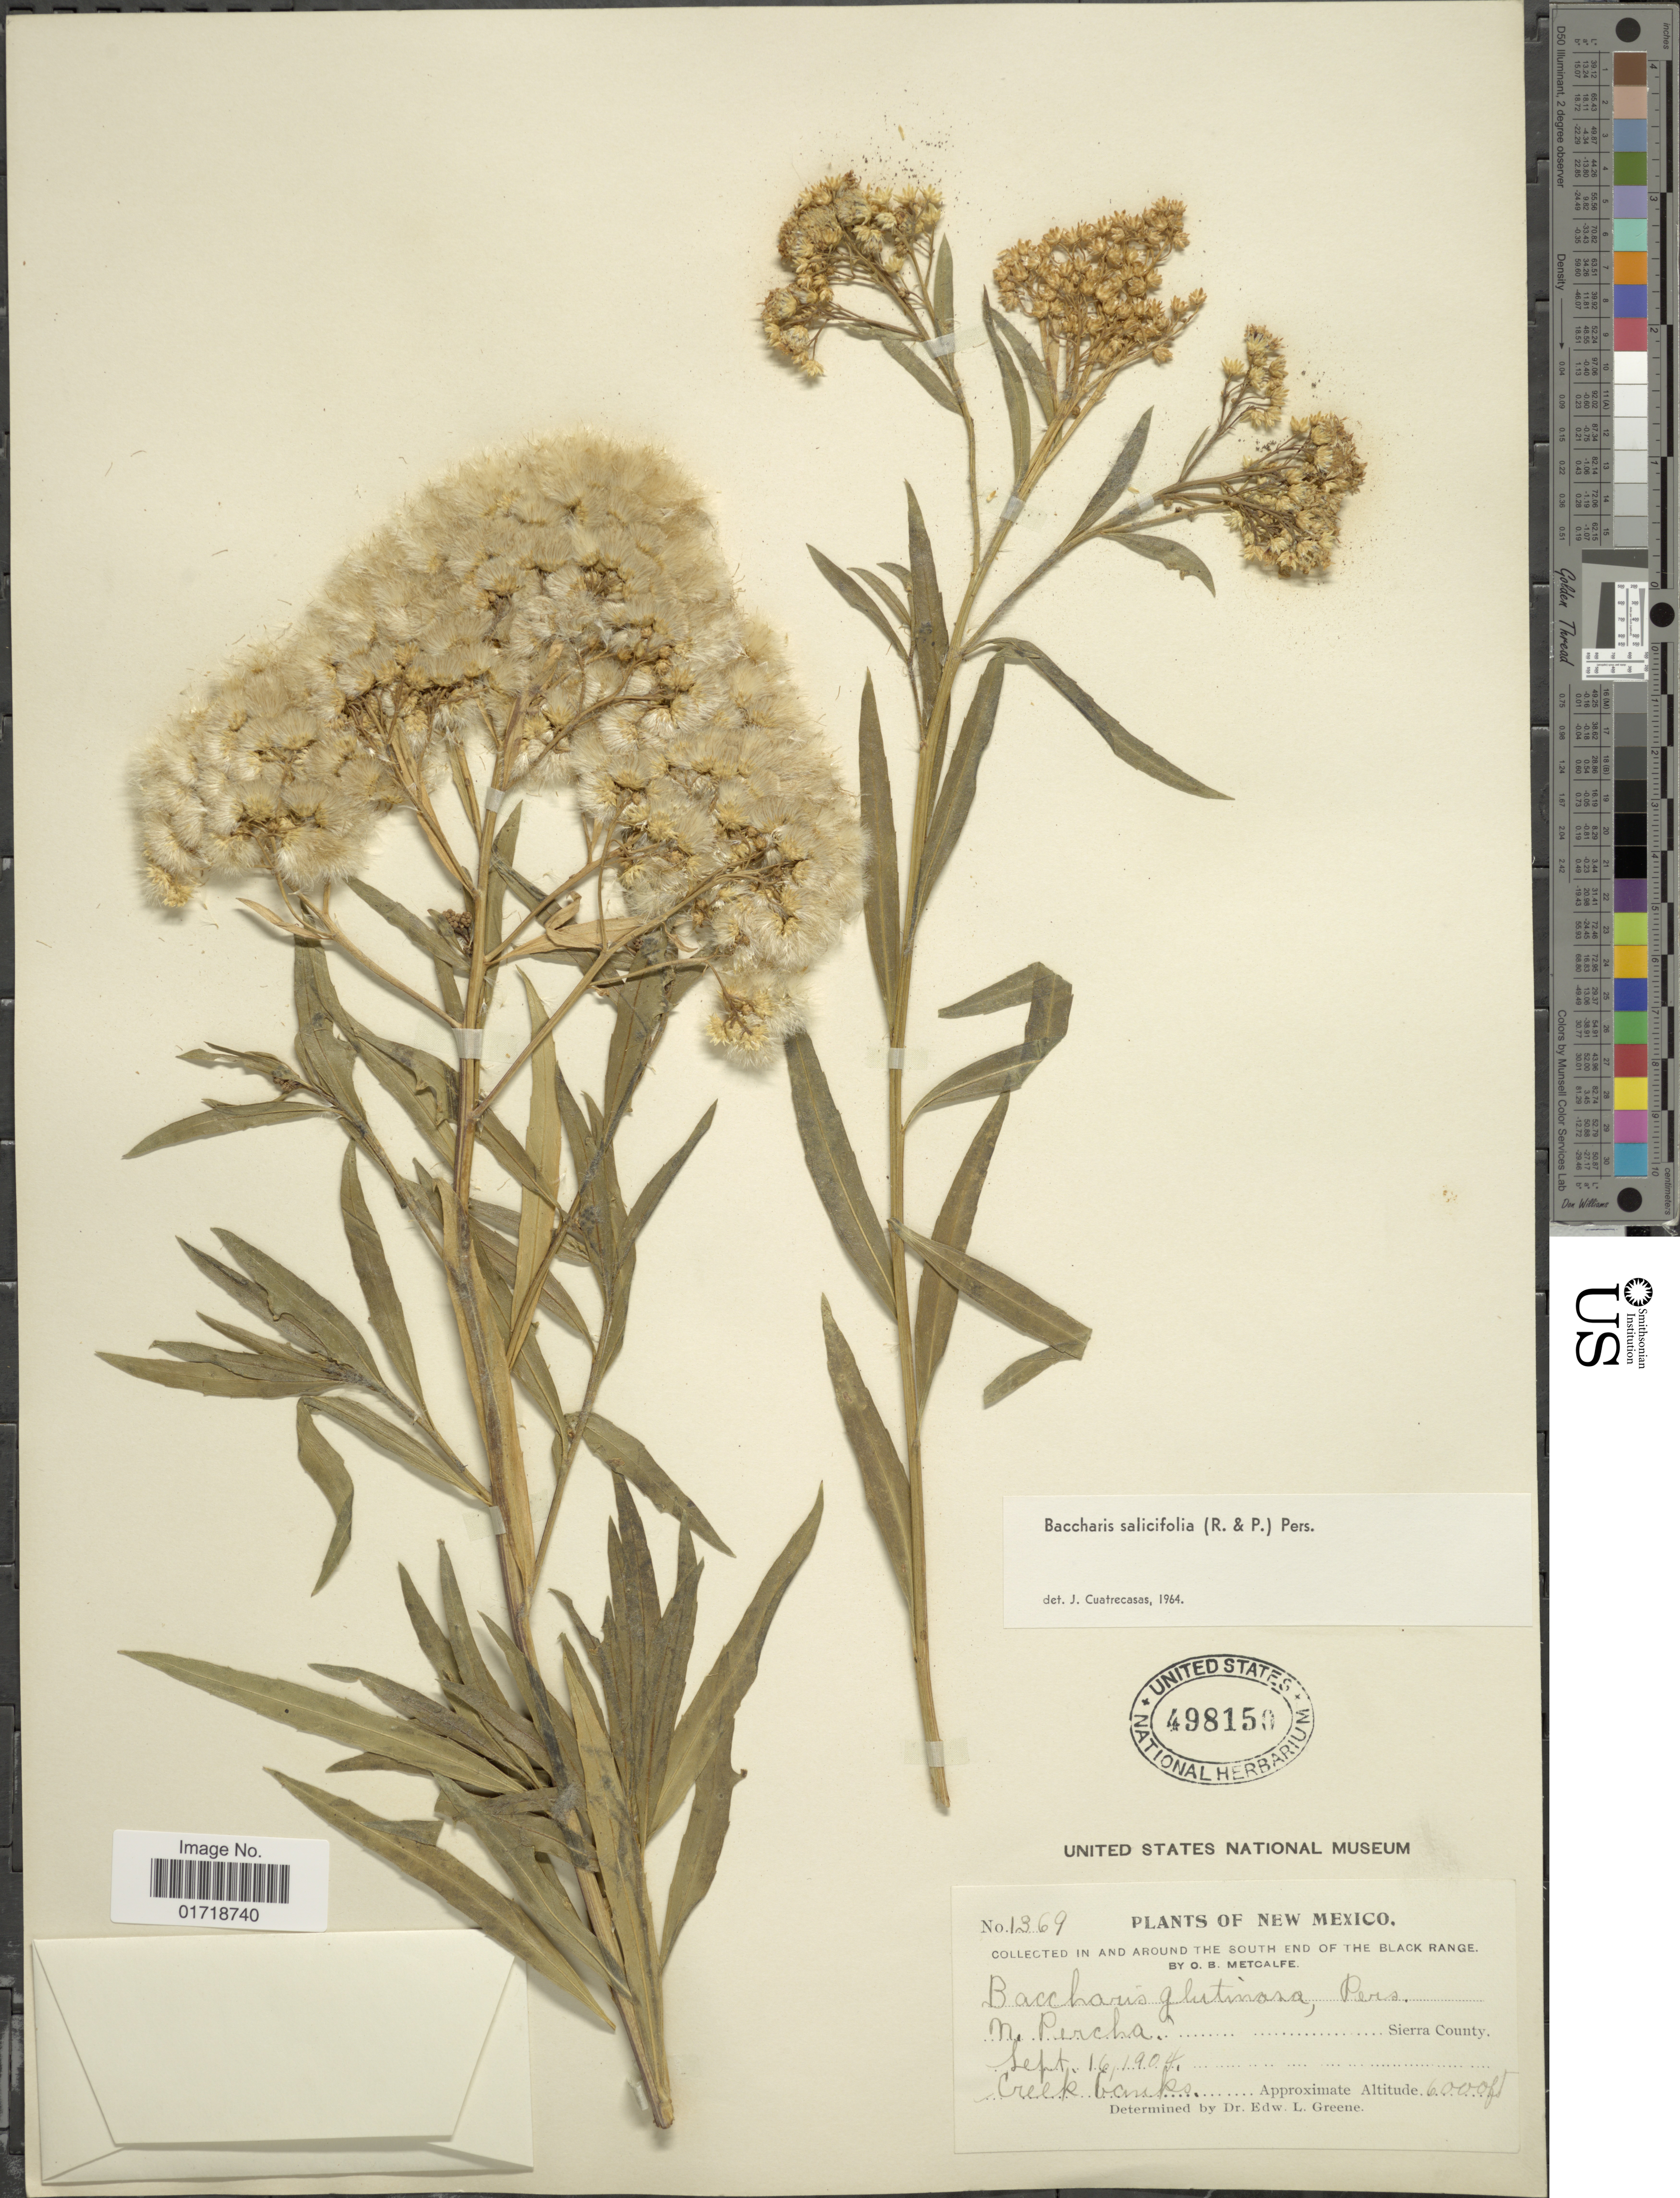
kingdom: Plantae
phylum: Tracheophyta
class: Magnoliopsida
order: Asterales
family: Asteraceae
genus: Baccharis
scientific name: Baccharis glutinosa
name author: Pers.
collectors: O. B. Metcalfe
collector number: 1369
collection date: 1904-09-16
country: United States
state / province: New Mexico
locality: In and around the South end of the Black Range, Mt. Percha, Sierra County.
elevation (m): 1829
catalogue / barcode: US 498150